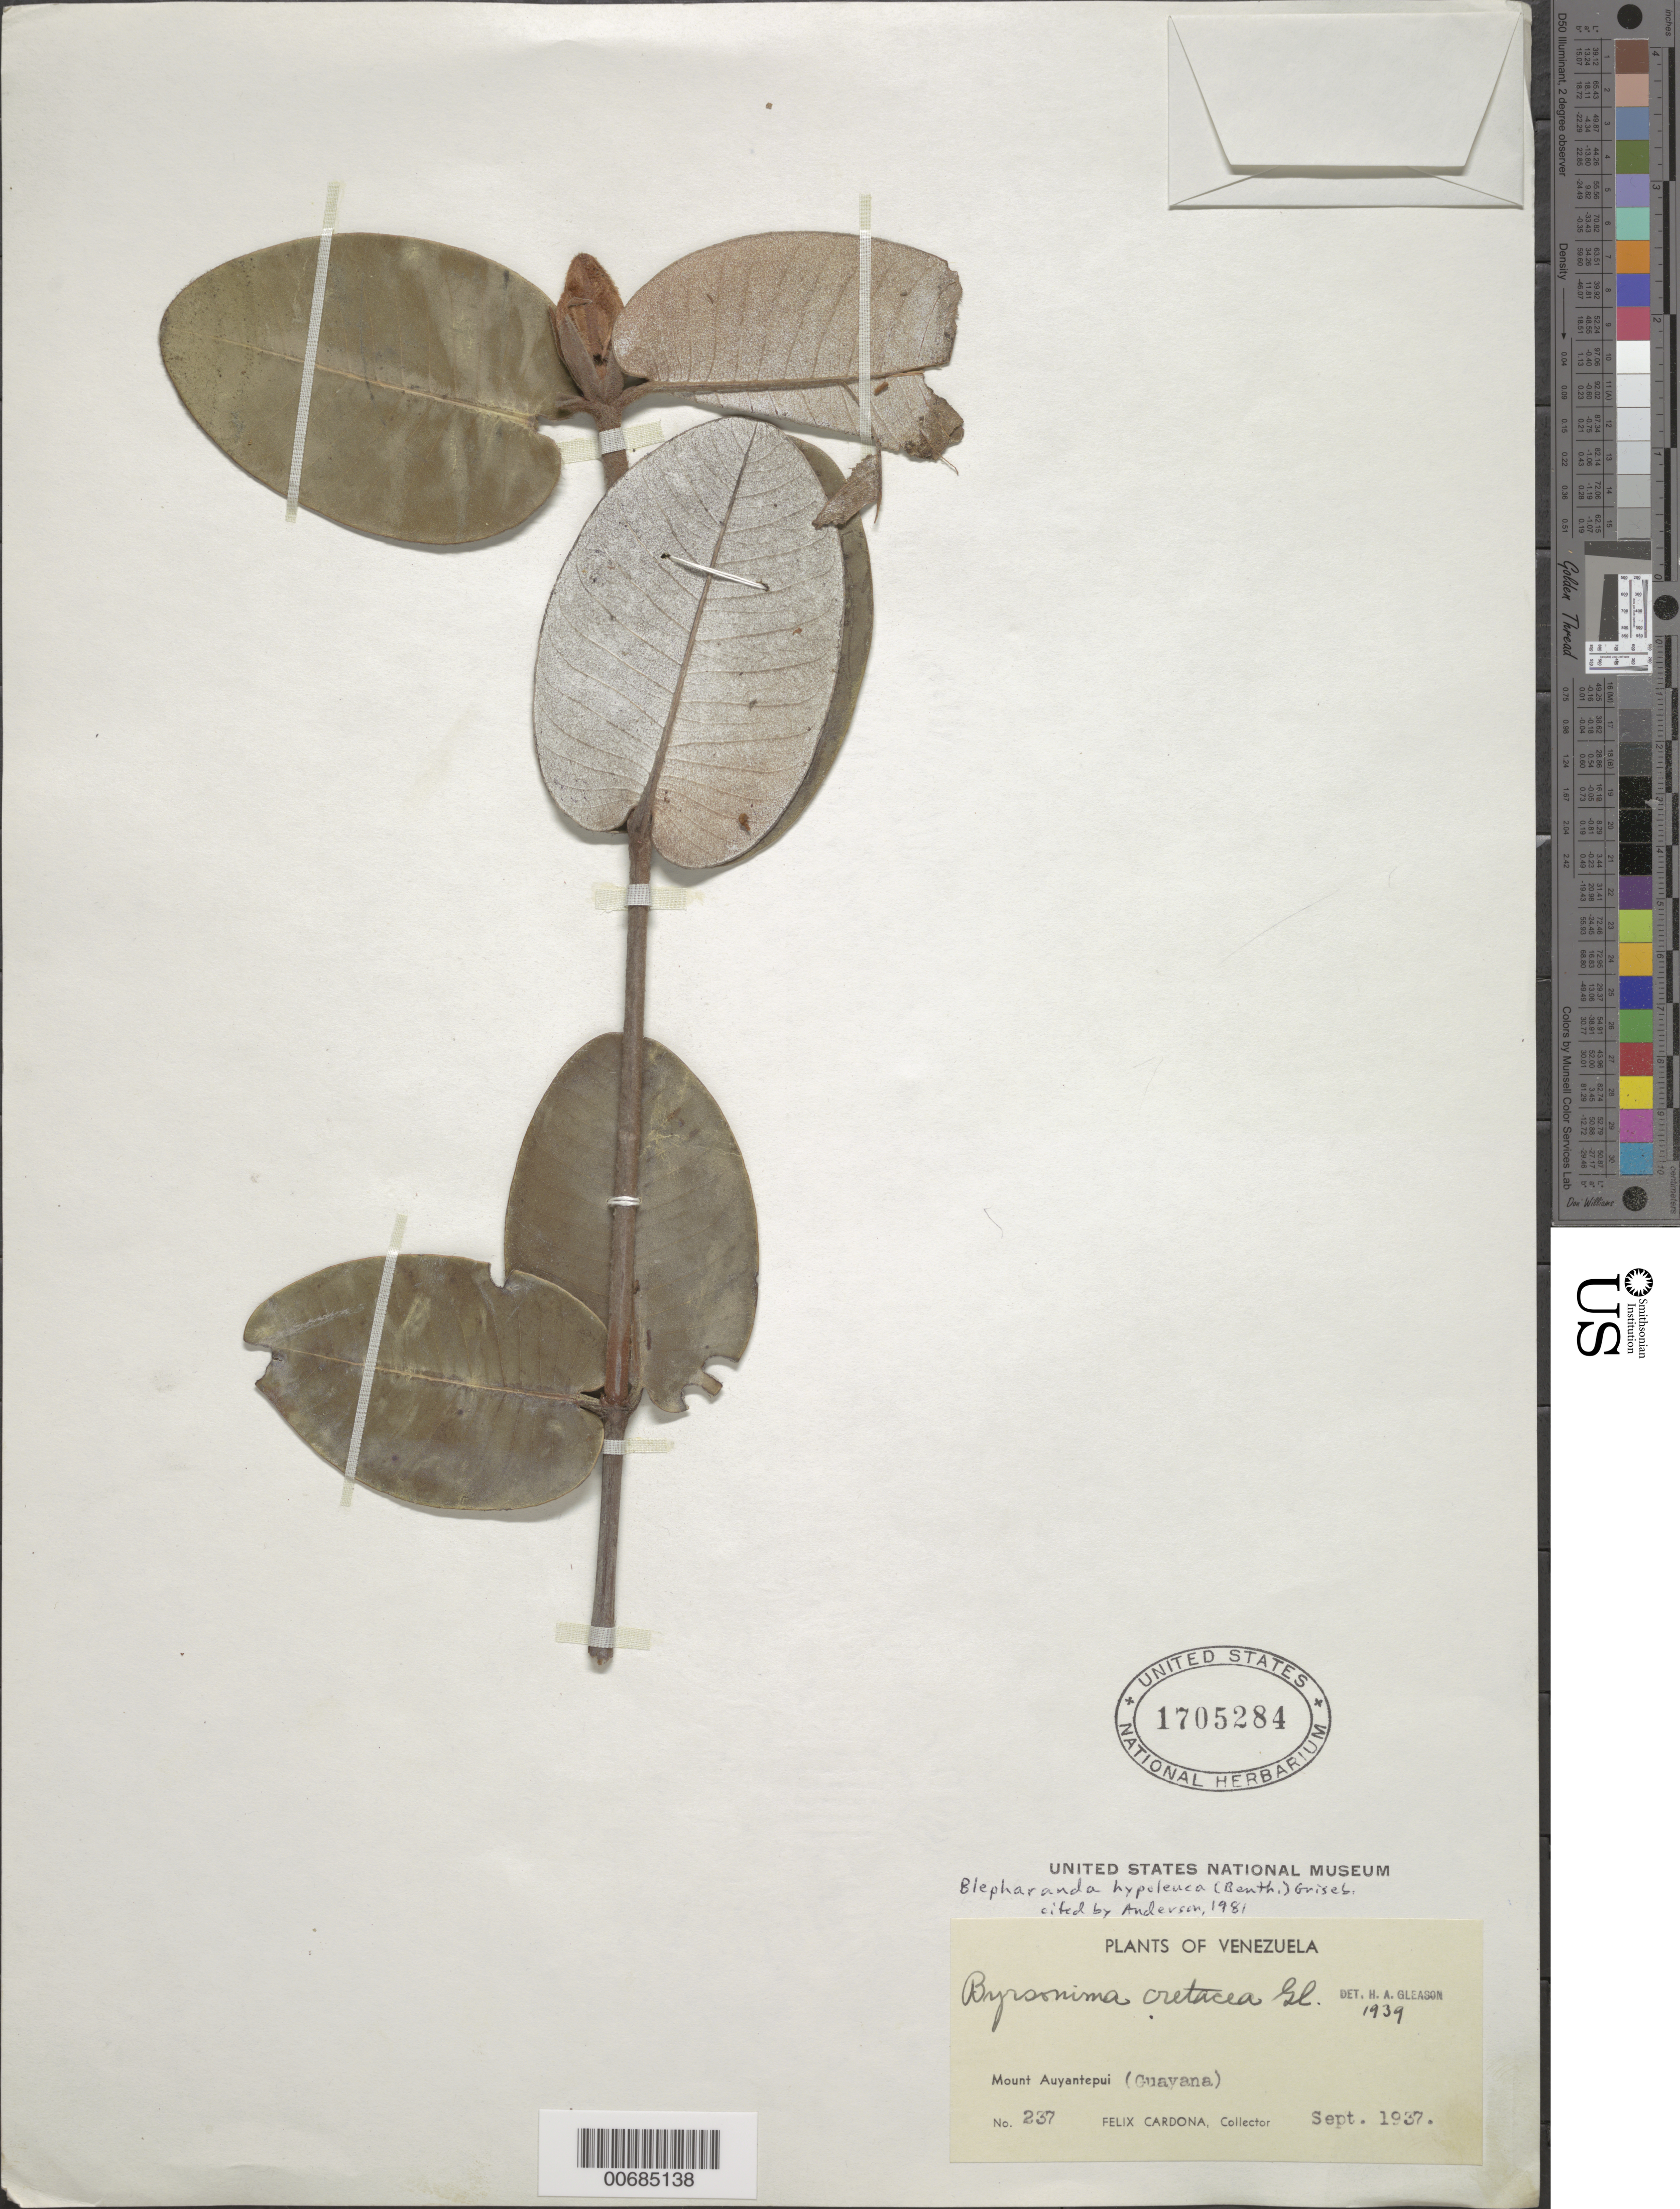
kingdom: Plantae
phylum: Tracheophyta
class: Magnoliopsida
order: Malpighiales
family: Malpighiaceae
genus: Blepharandra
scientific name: Blepharandra hypoleuca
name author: (Benth.) Griseb.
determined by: Anderson, W. R., (MICH), University of Michigan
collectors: F. Cardona Puig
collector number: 237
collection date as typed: Sep-37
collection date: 1937-09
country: Venezuela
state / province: Bolívar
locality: Cerro Auyantepuí, Alto Caroní, Guayana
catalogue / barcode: US 1705284